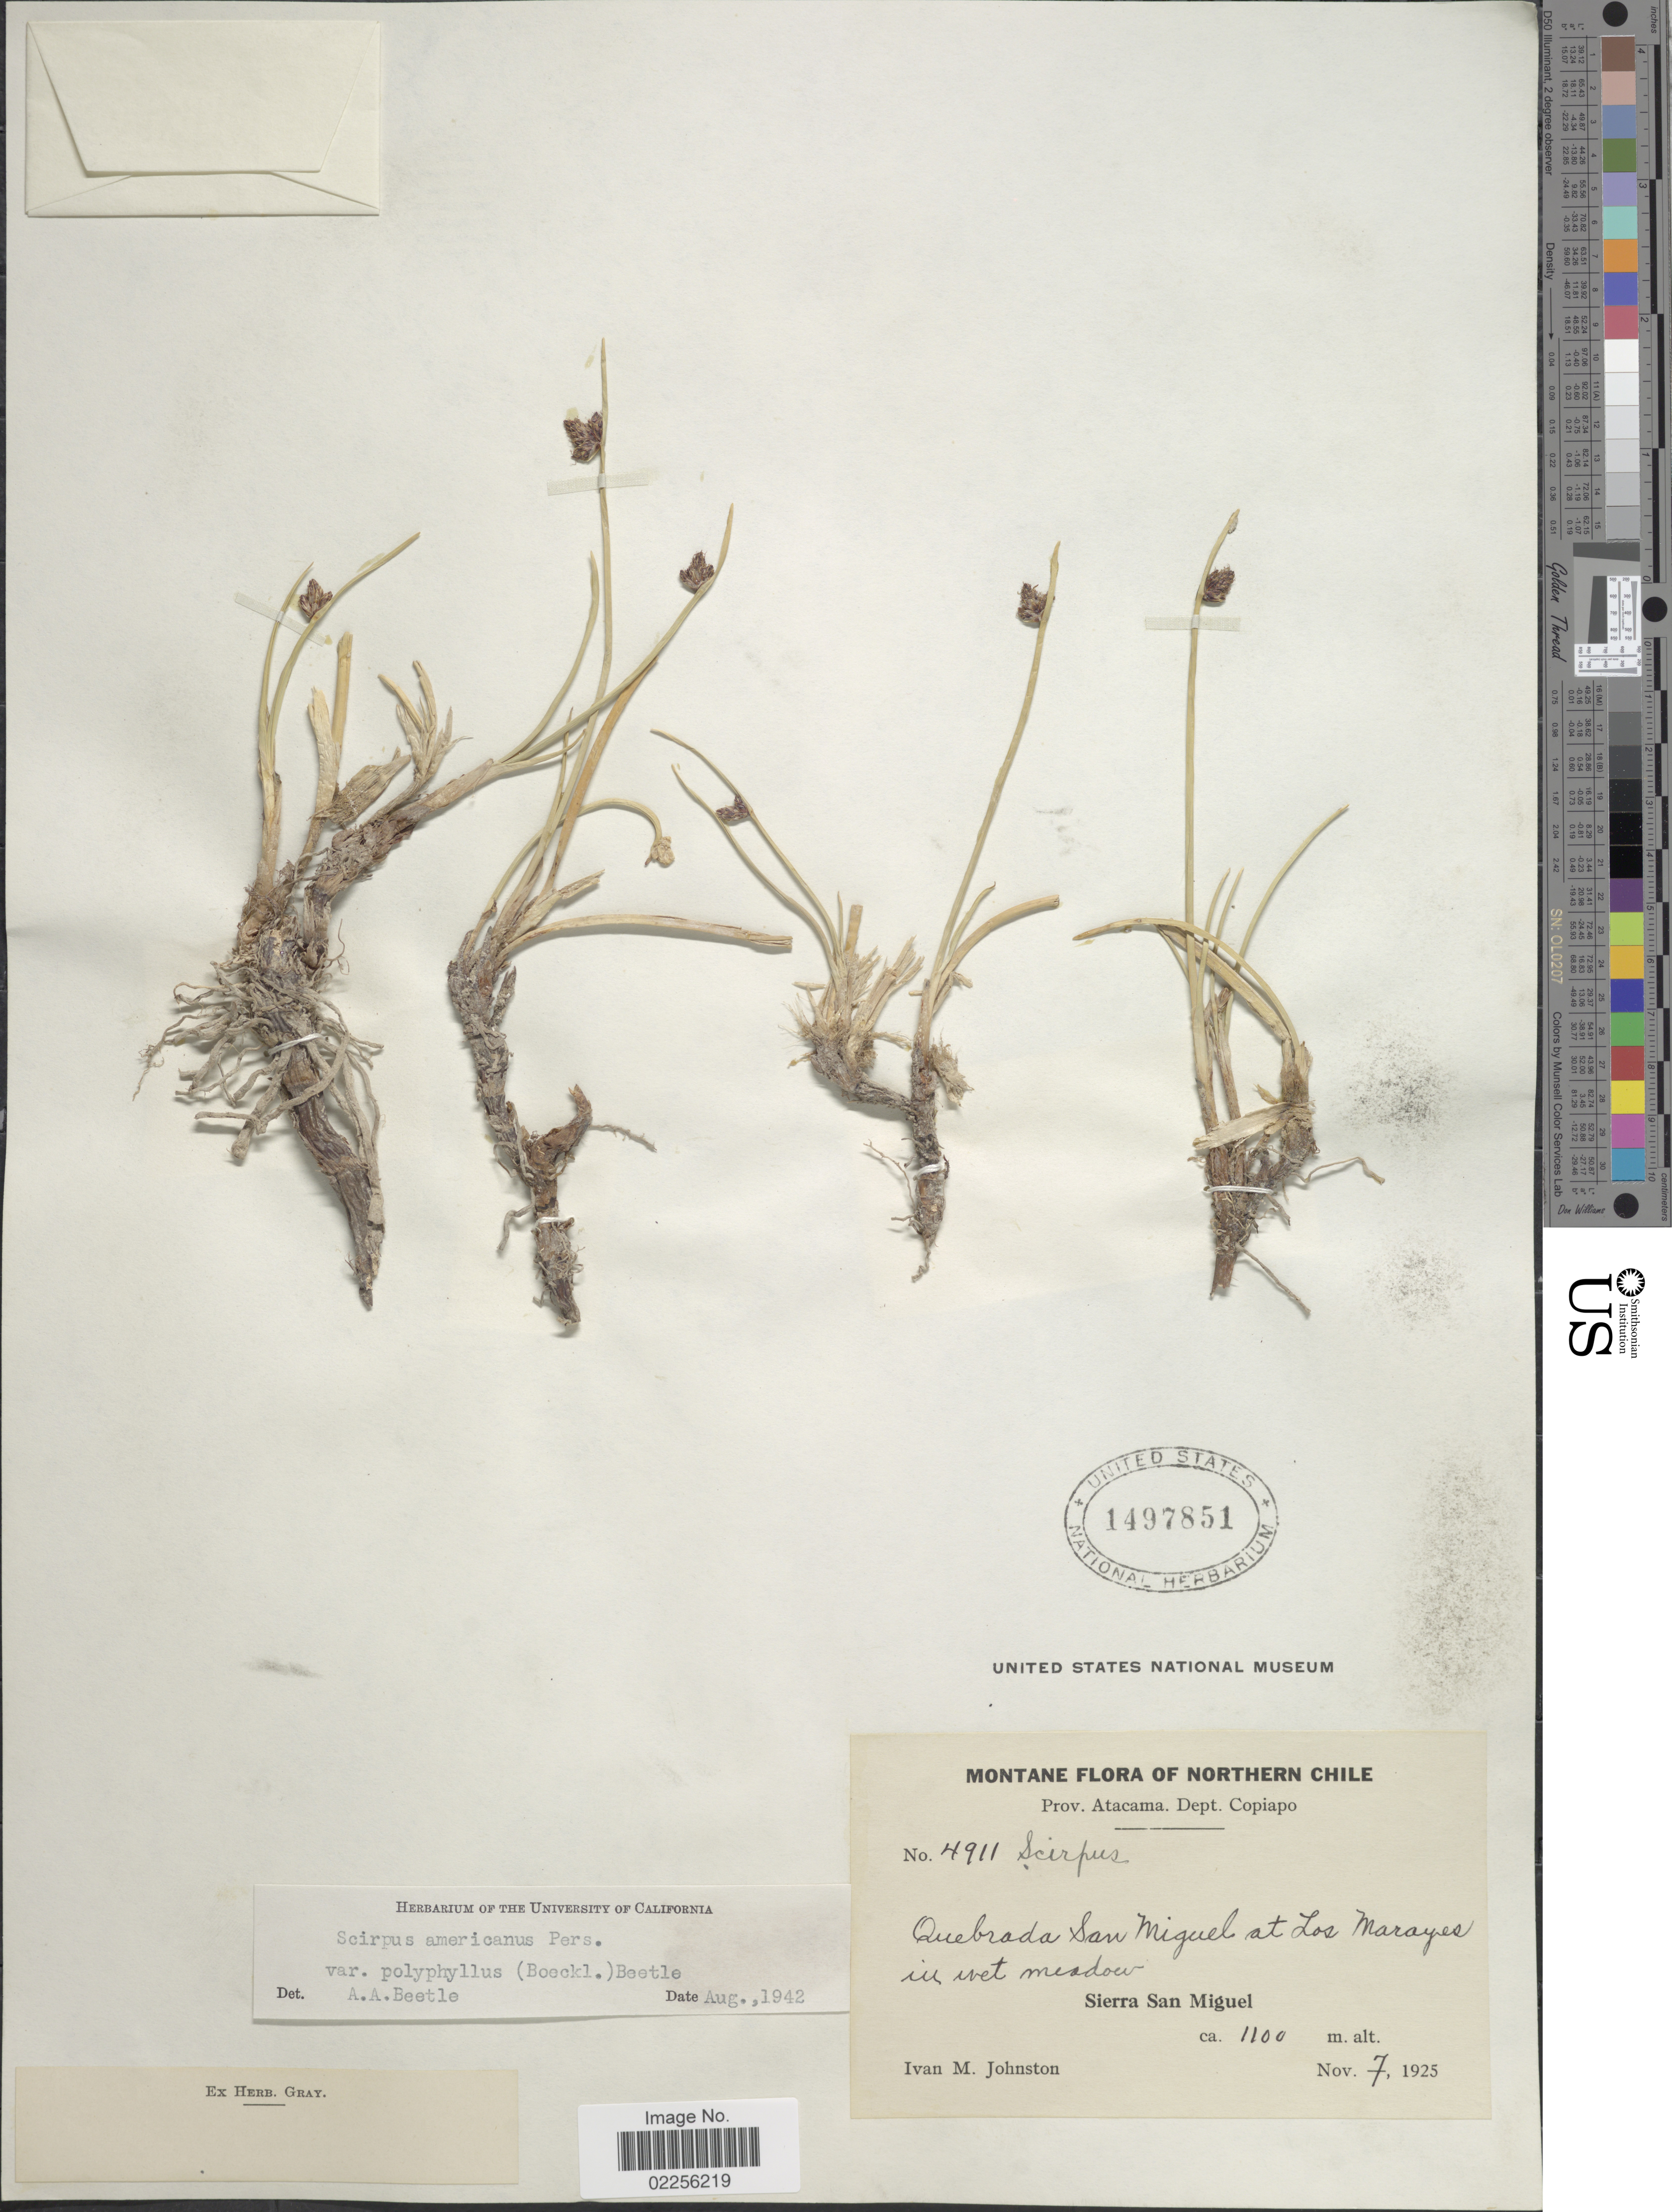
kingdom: Plantae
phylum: Tracheophyta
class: Liliopsida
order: Poales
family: Cyperaceae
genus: Schoenoplectus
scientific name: Schoenoplectus pungens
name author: (Vahl) Palla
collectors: I.M. Johnston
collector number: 4911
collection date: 1925-11-07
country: Chile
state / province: Atacama (III)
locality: Montane of Northern Chile, Prov. Atacama. Dept Copiapo, Quebrada San Miguel at Los Marayes in wet meadow, Sierra San Miguel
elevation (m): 1100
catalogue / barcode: US 1497851